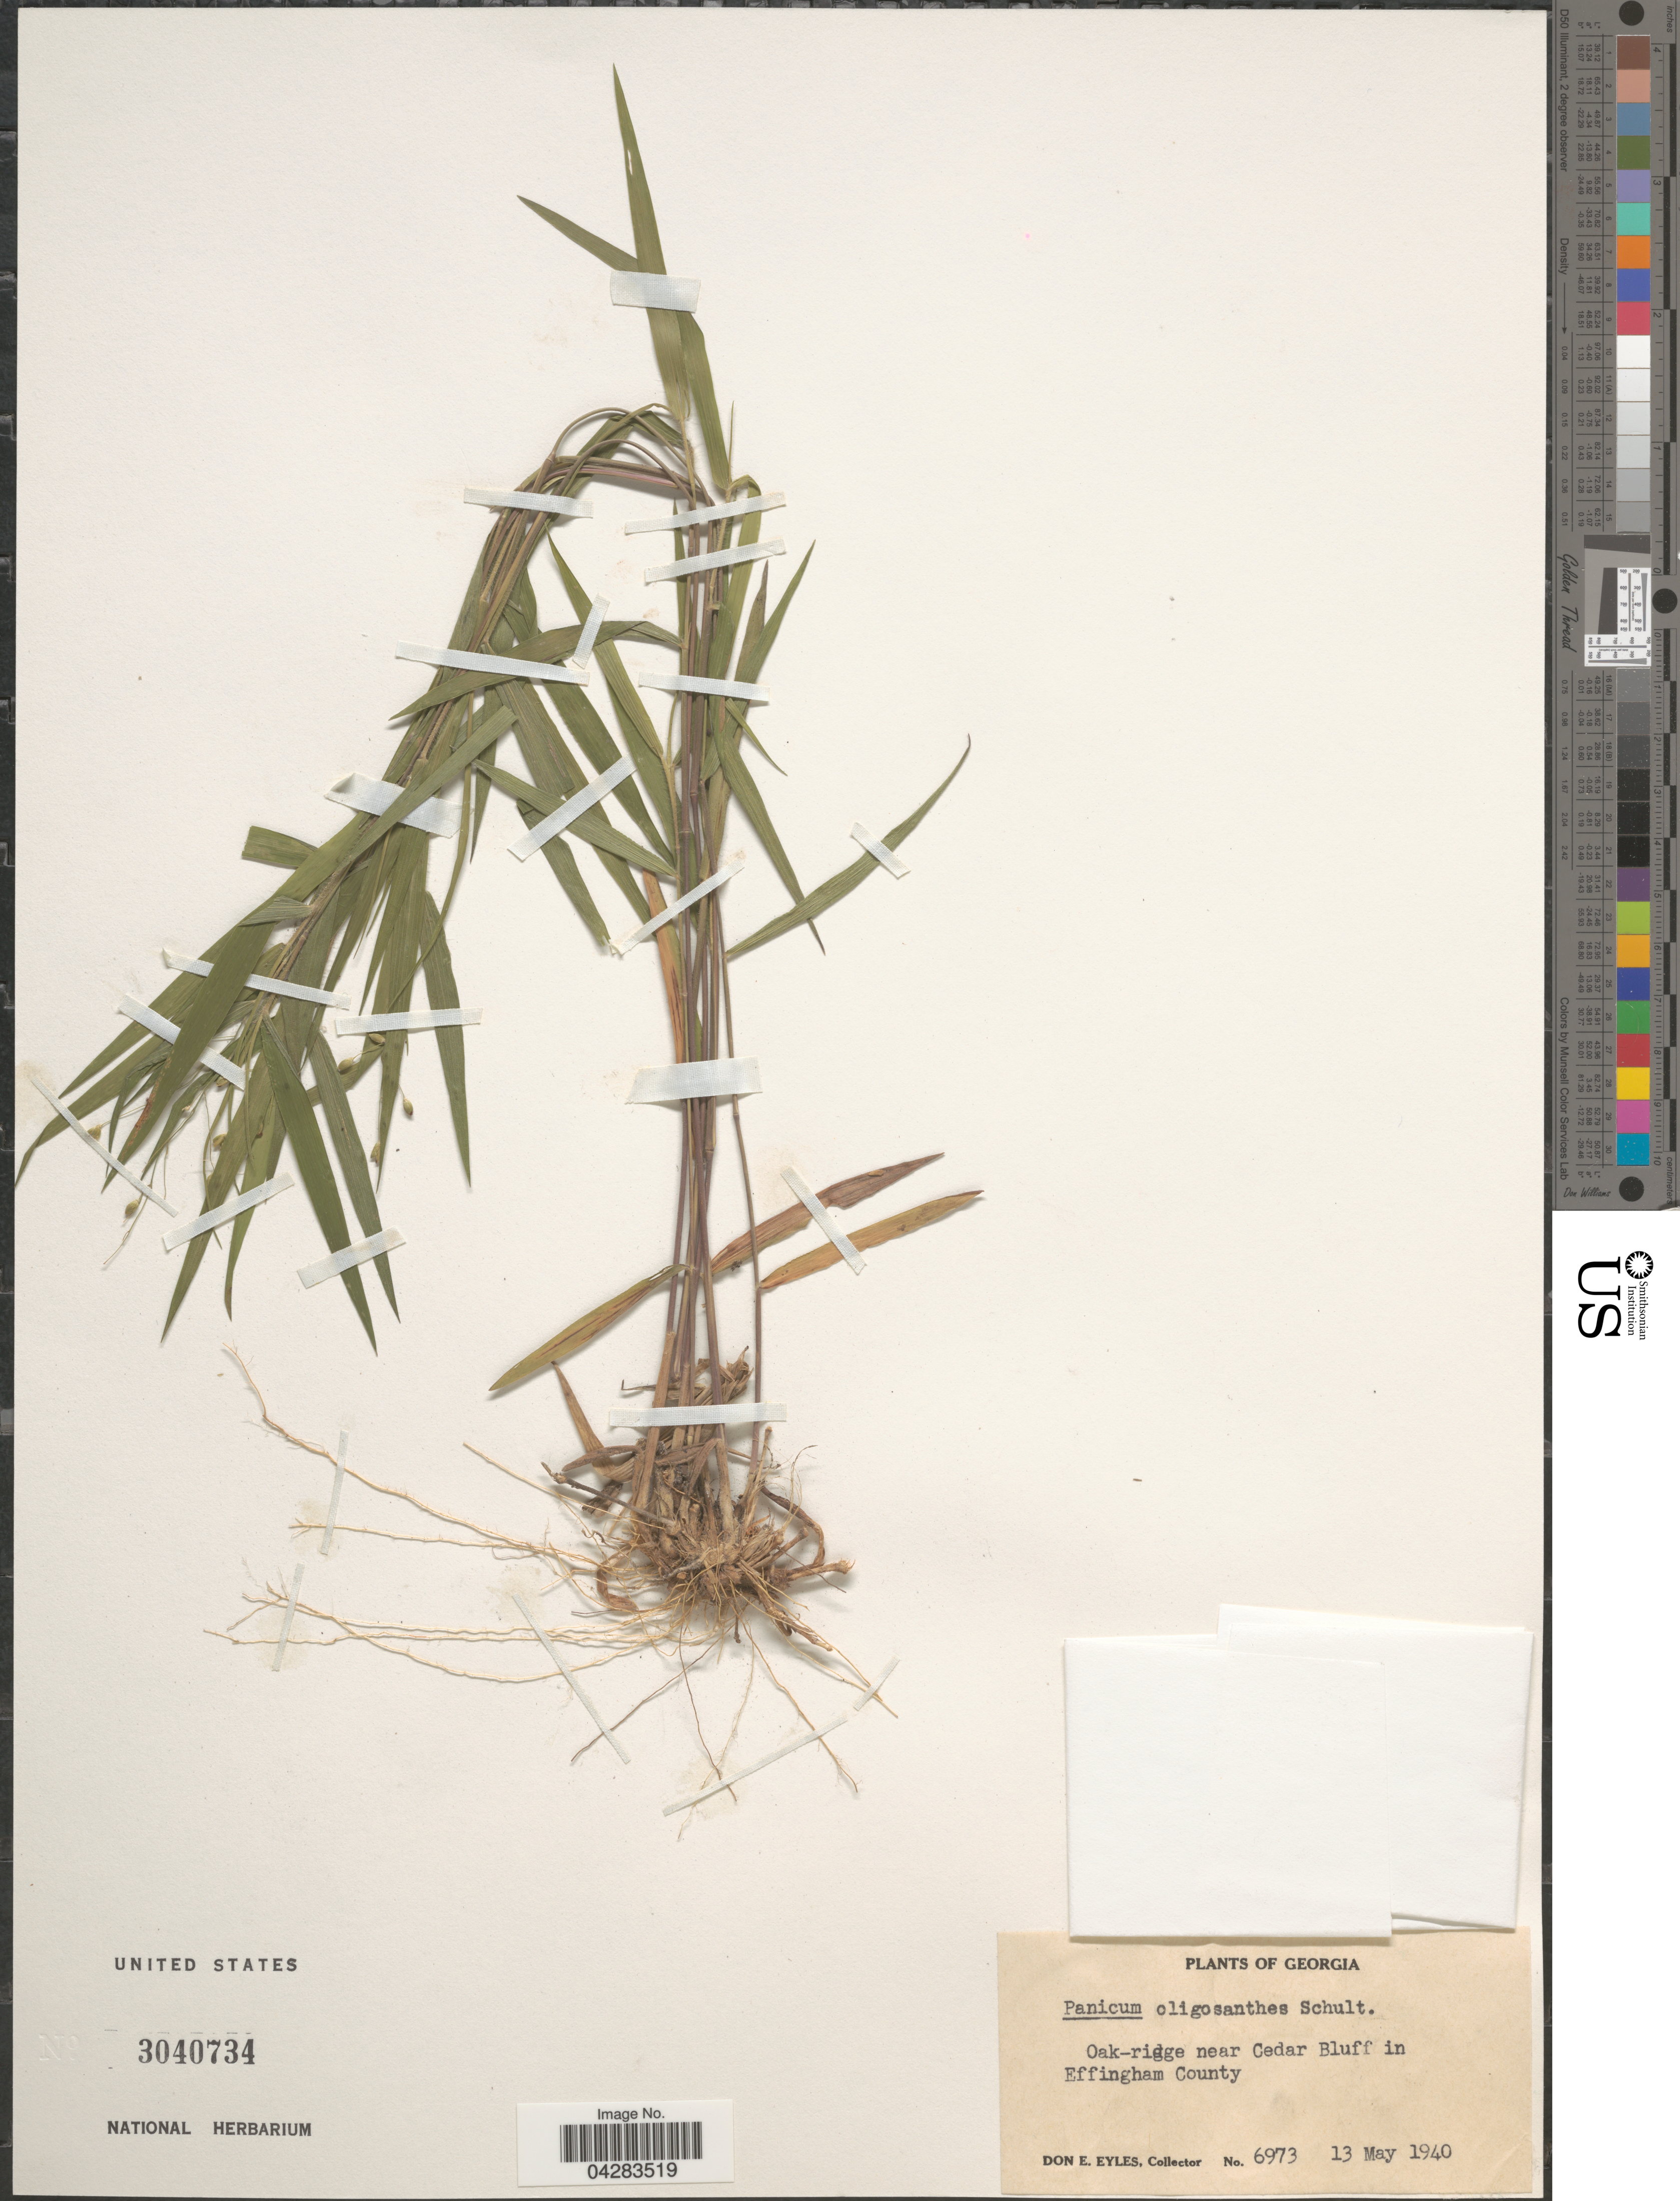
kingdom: Plantae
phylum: Tracheophyta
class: Liliopsida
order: Poales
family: Poaceae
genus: Dichanthelium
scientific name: Dichanthelium oligosanthes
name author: (Schult.) Gould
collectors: D. Eyles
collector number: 6973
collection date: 1940-05-13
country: United States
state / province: Georgia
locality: Oak-ridge near Cedar Bluff in Effingham County.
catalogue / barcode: US 3040734